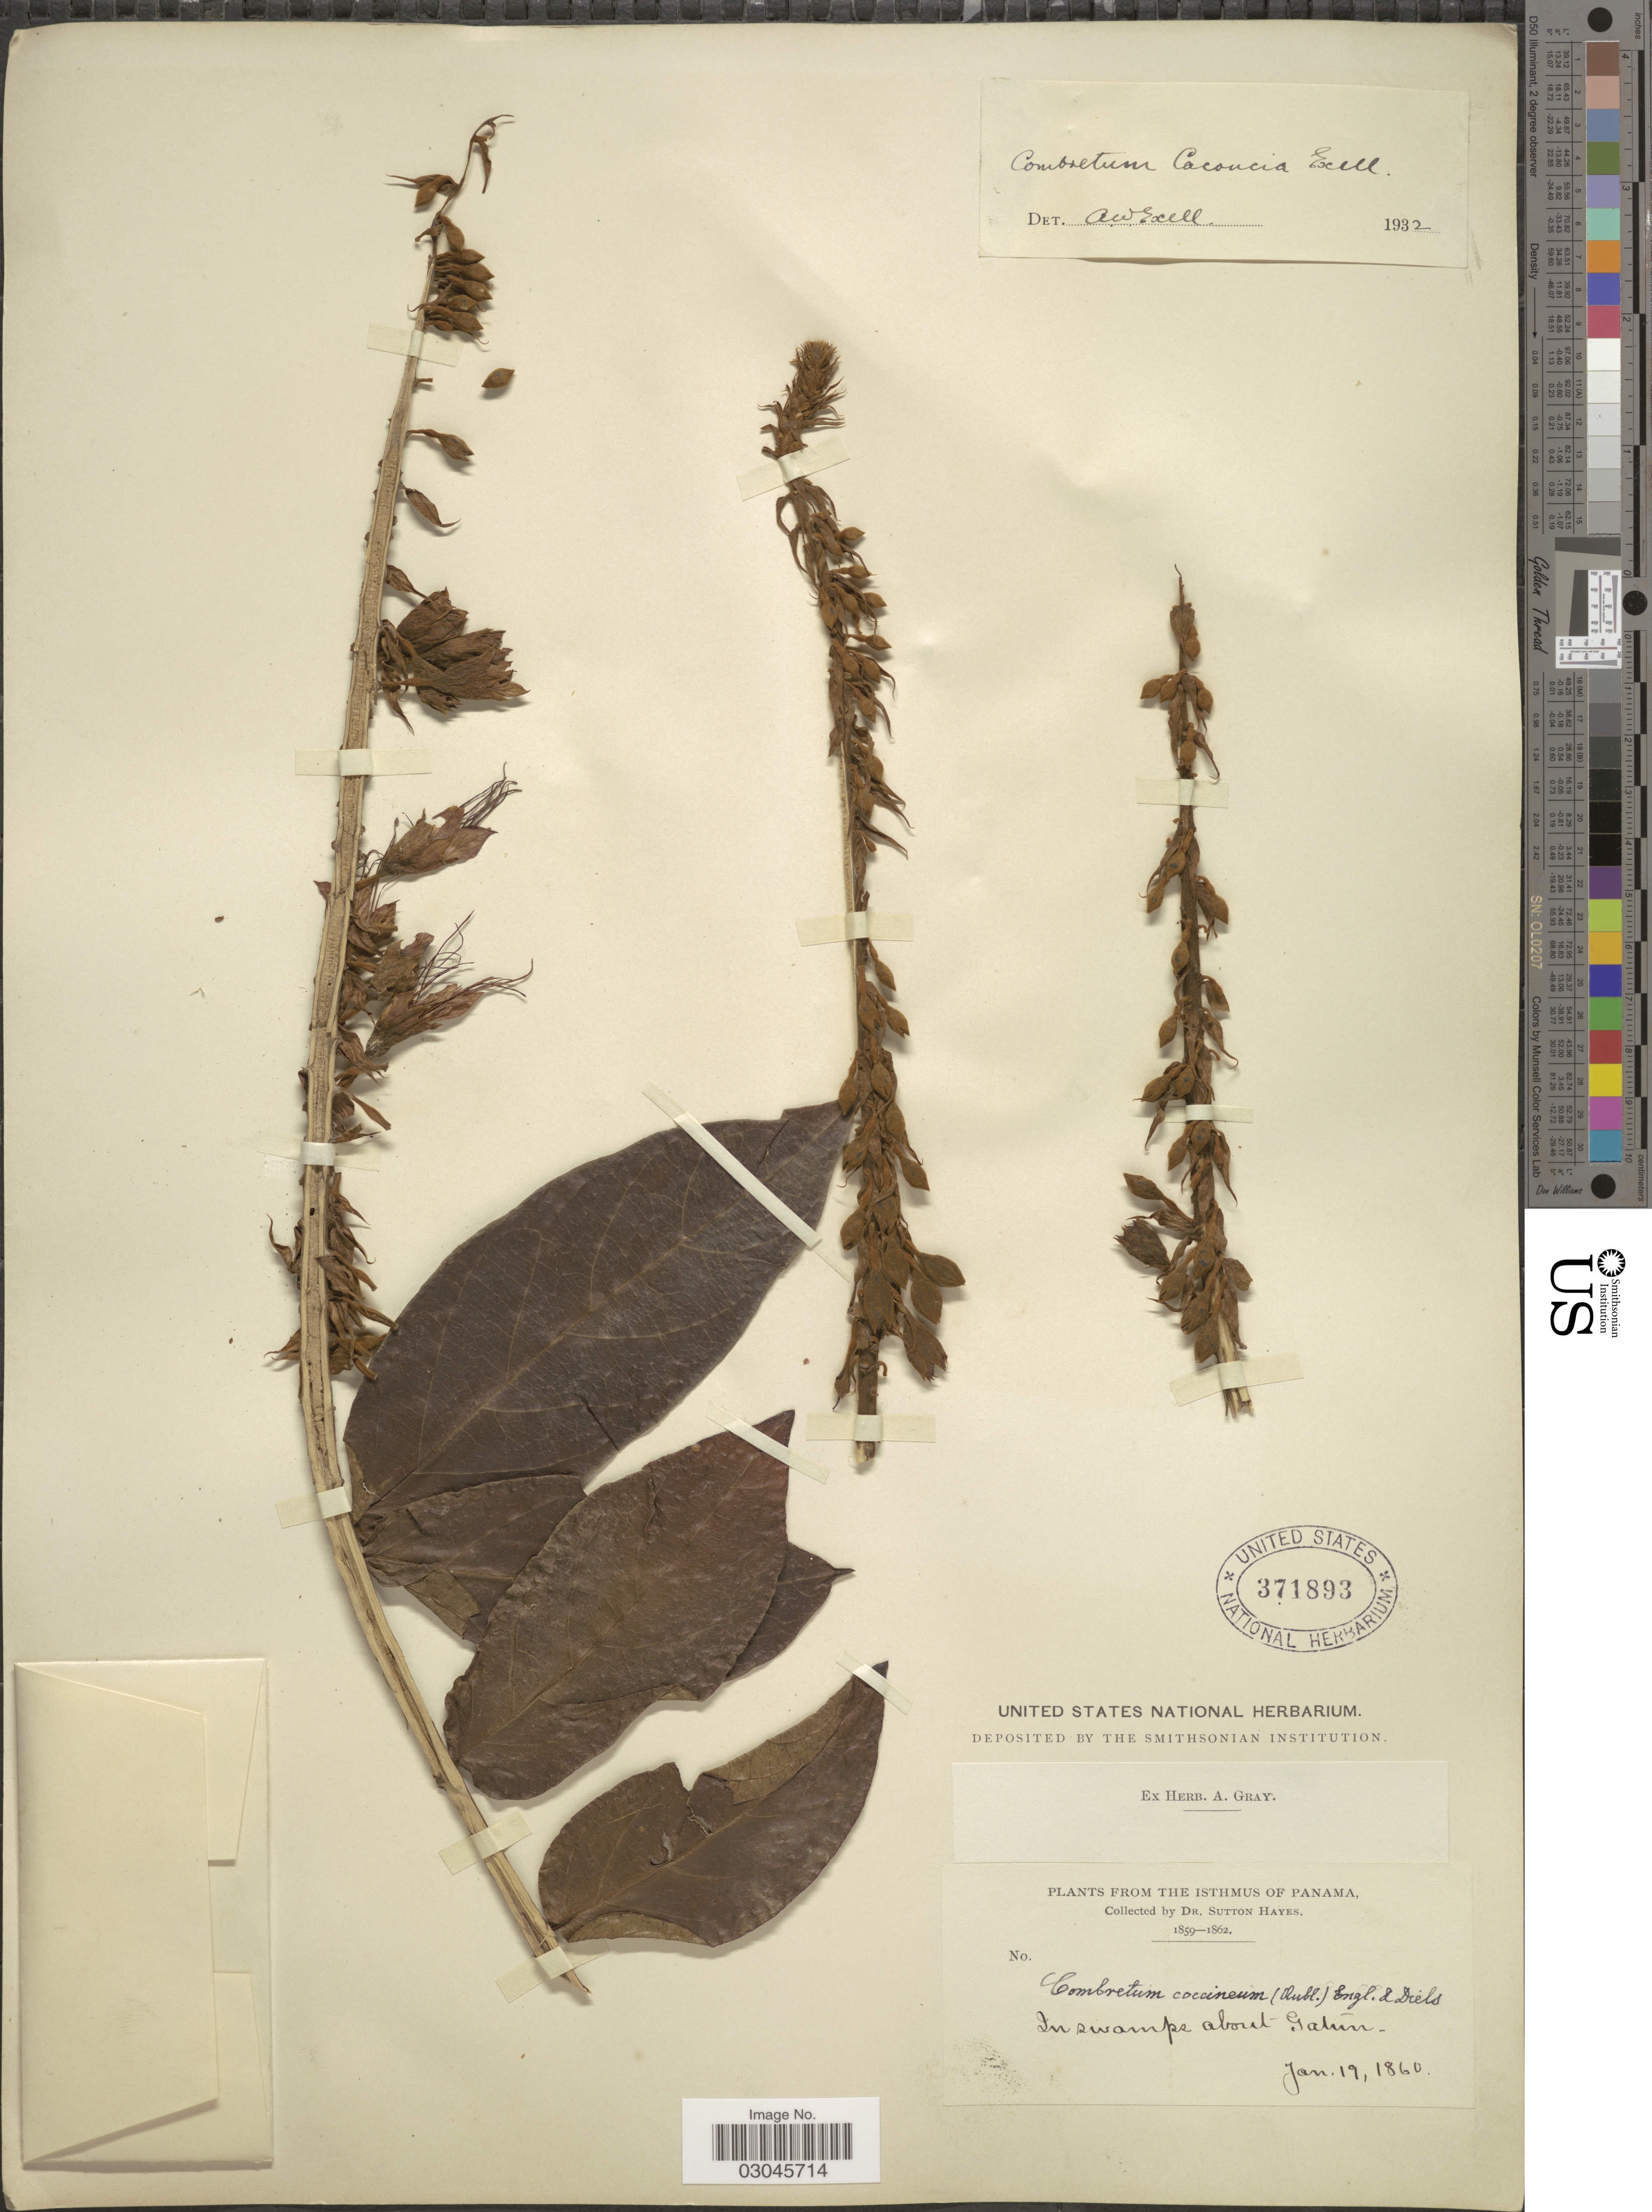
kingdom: Plantae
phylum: Tracheophyta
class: Magnoliopsida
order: Myrtales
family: Combretaceae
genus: Combretum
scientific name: Combretum cacoucia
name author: Exell ex Sandwith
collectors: S. Hayes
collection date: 1860-01-19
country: Panama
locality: The Isthmus of Panama. In swamps about Gatun.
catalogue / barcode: US 371893